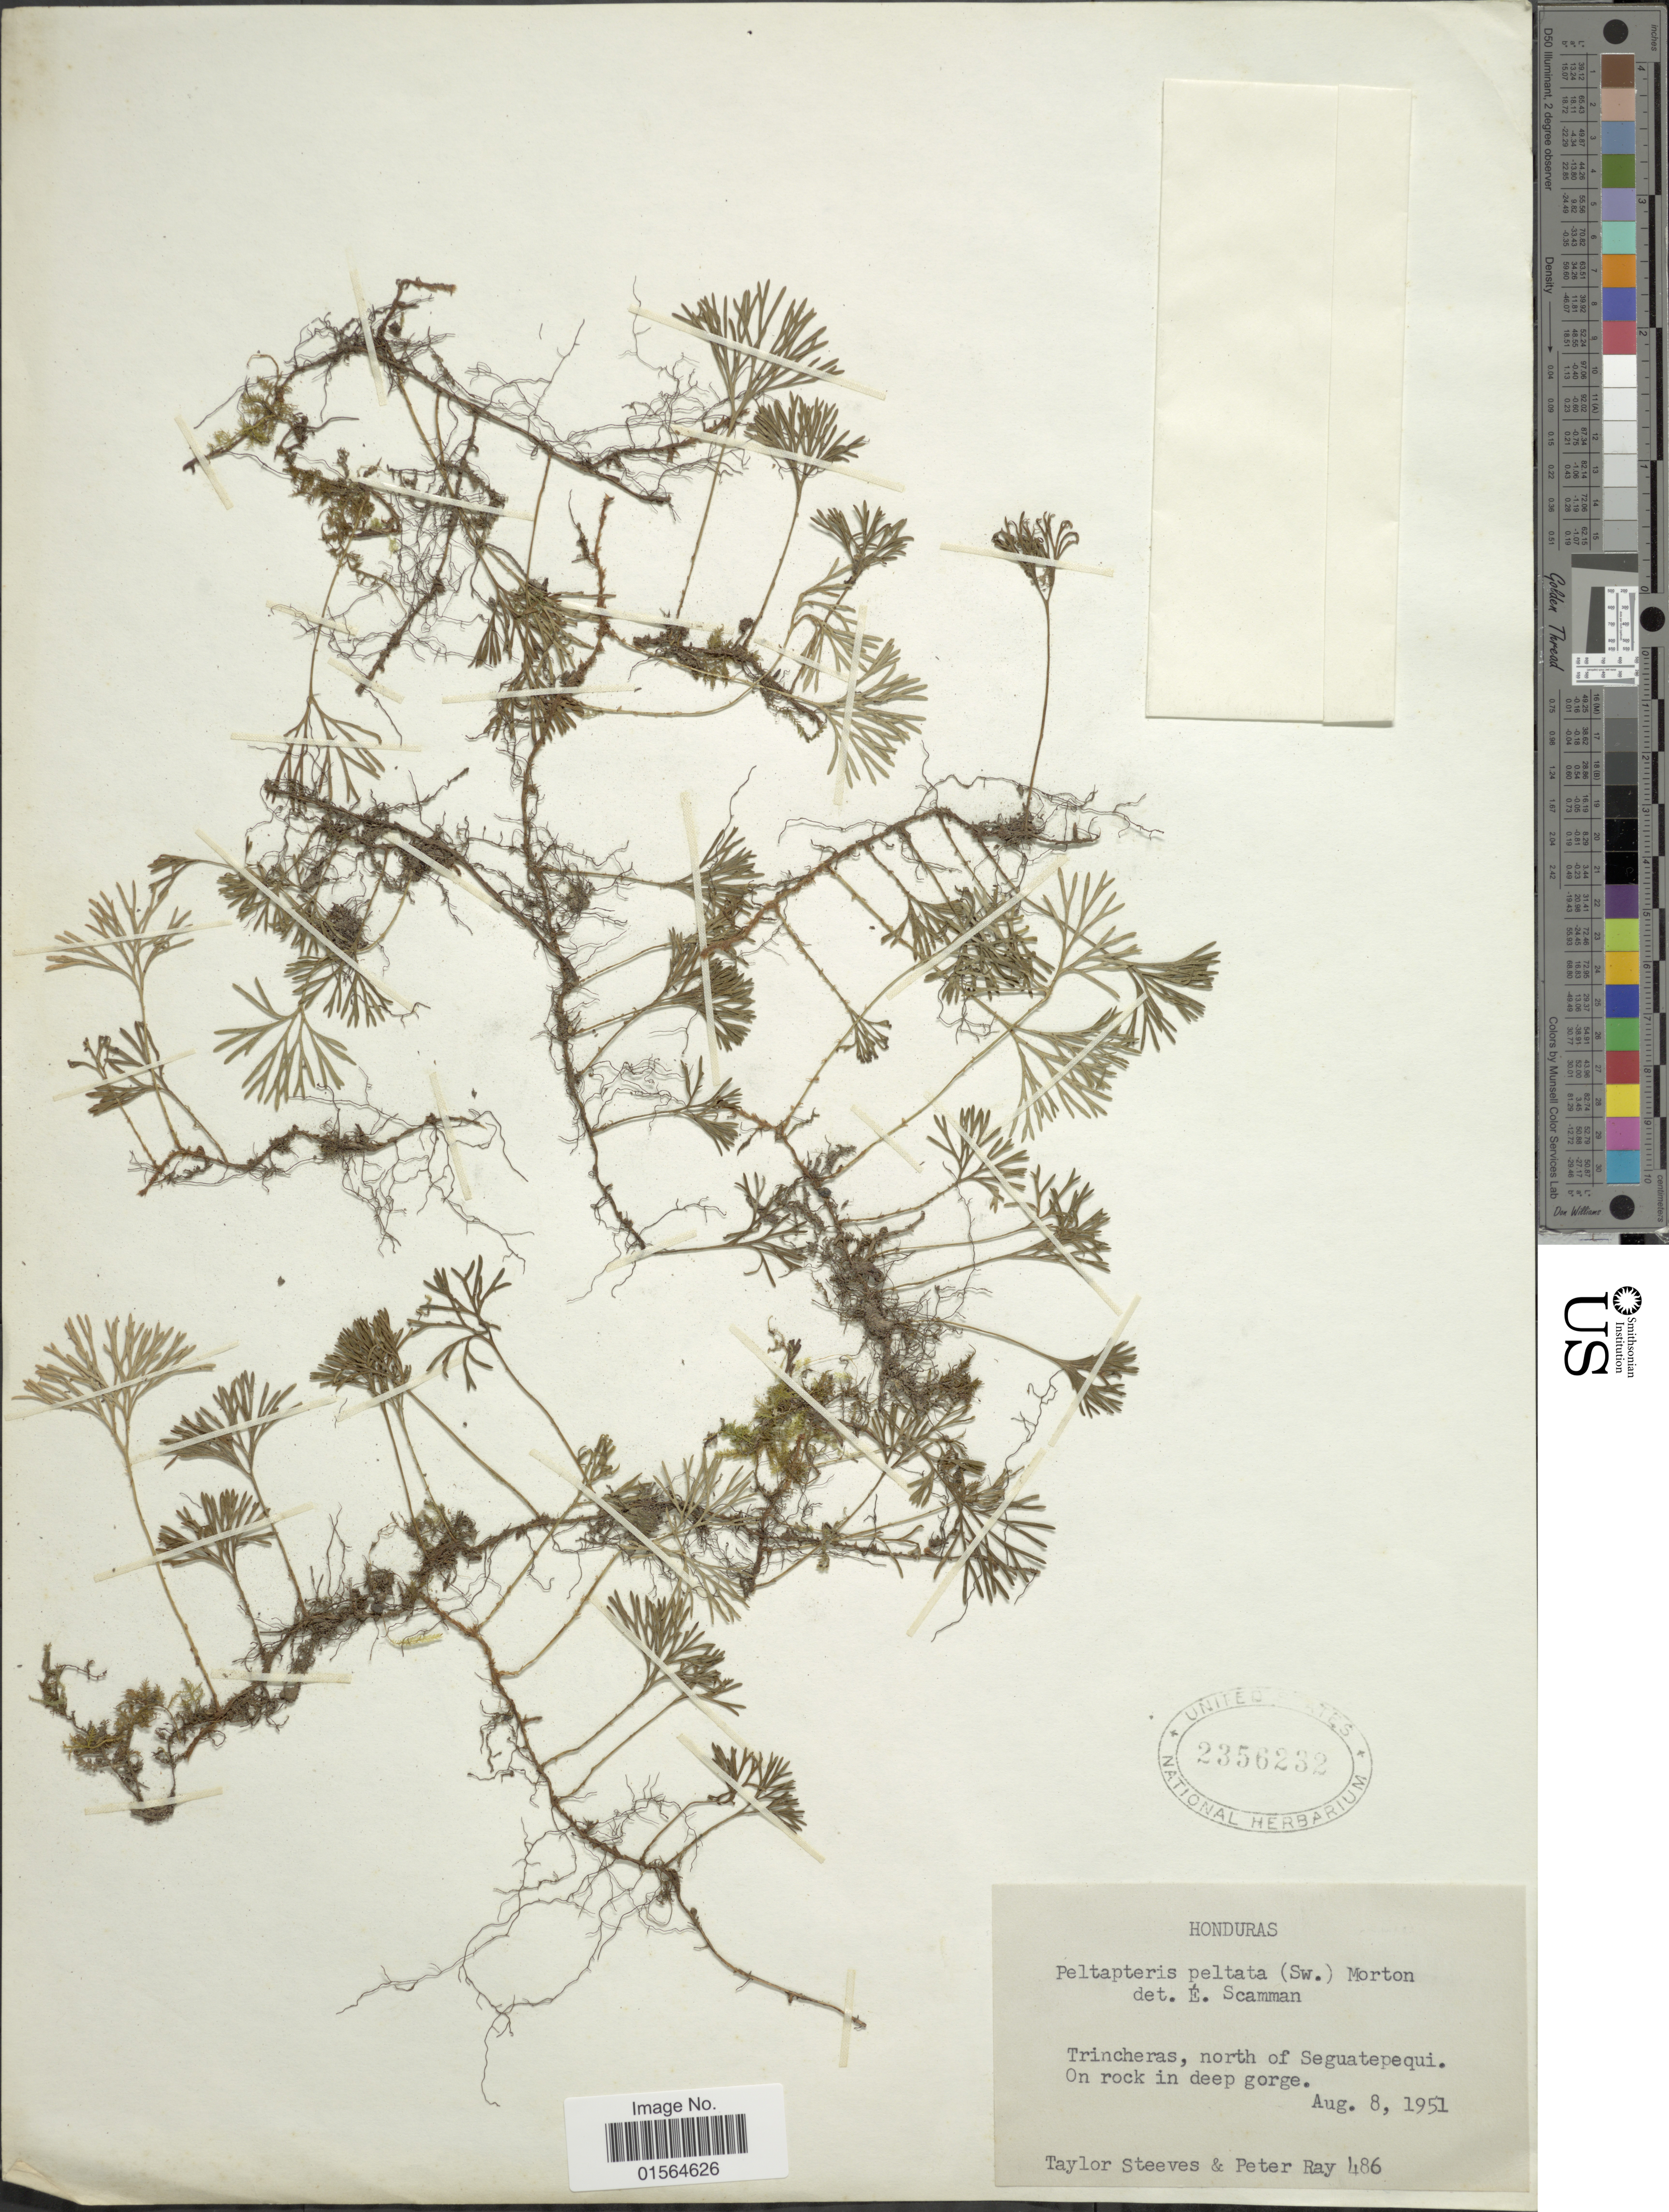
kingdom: Plantae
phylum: Tracheophyta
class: Polypodiopsida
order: Polypodiales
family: Dryopteridaceae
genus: Elaphoglossum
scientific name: Elaphoglossum peltatum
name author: (Sw.) Urb.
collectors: T. Steeves & P. Ray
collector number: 486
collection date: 1951-08-08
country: Honduras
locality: Trincheras, north of Seguatepegui. On rock in deep gorge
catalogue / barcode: US 2356232